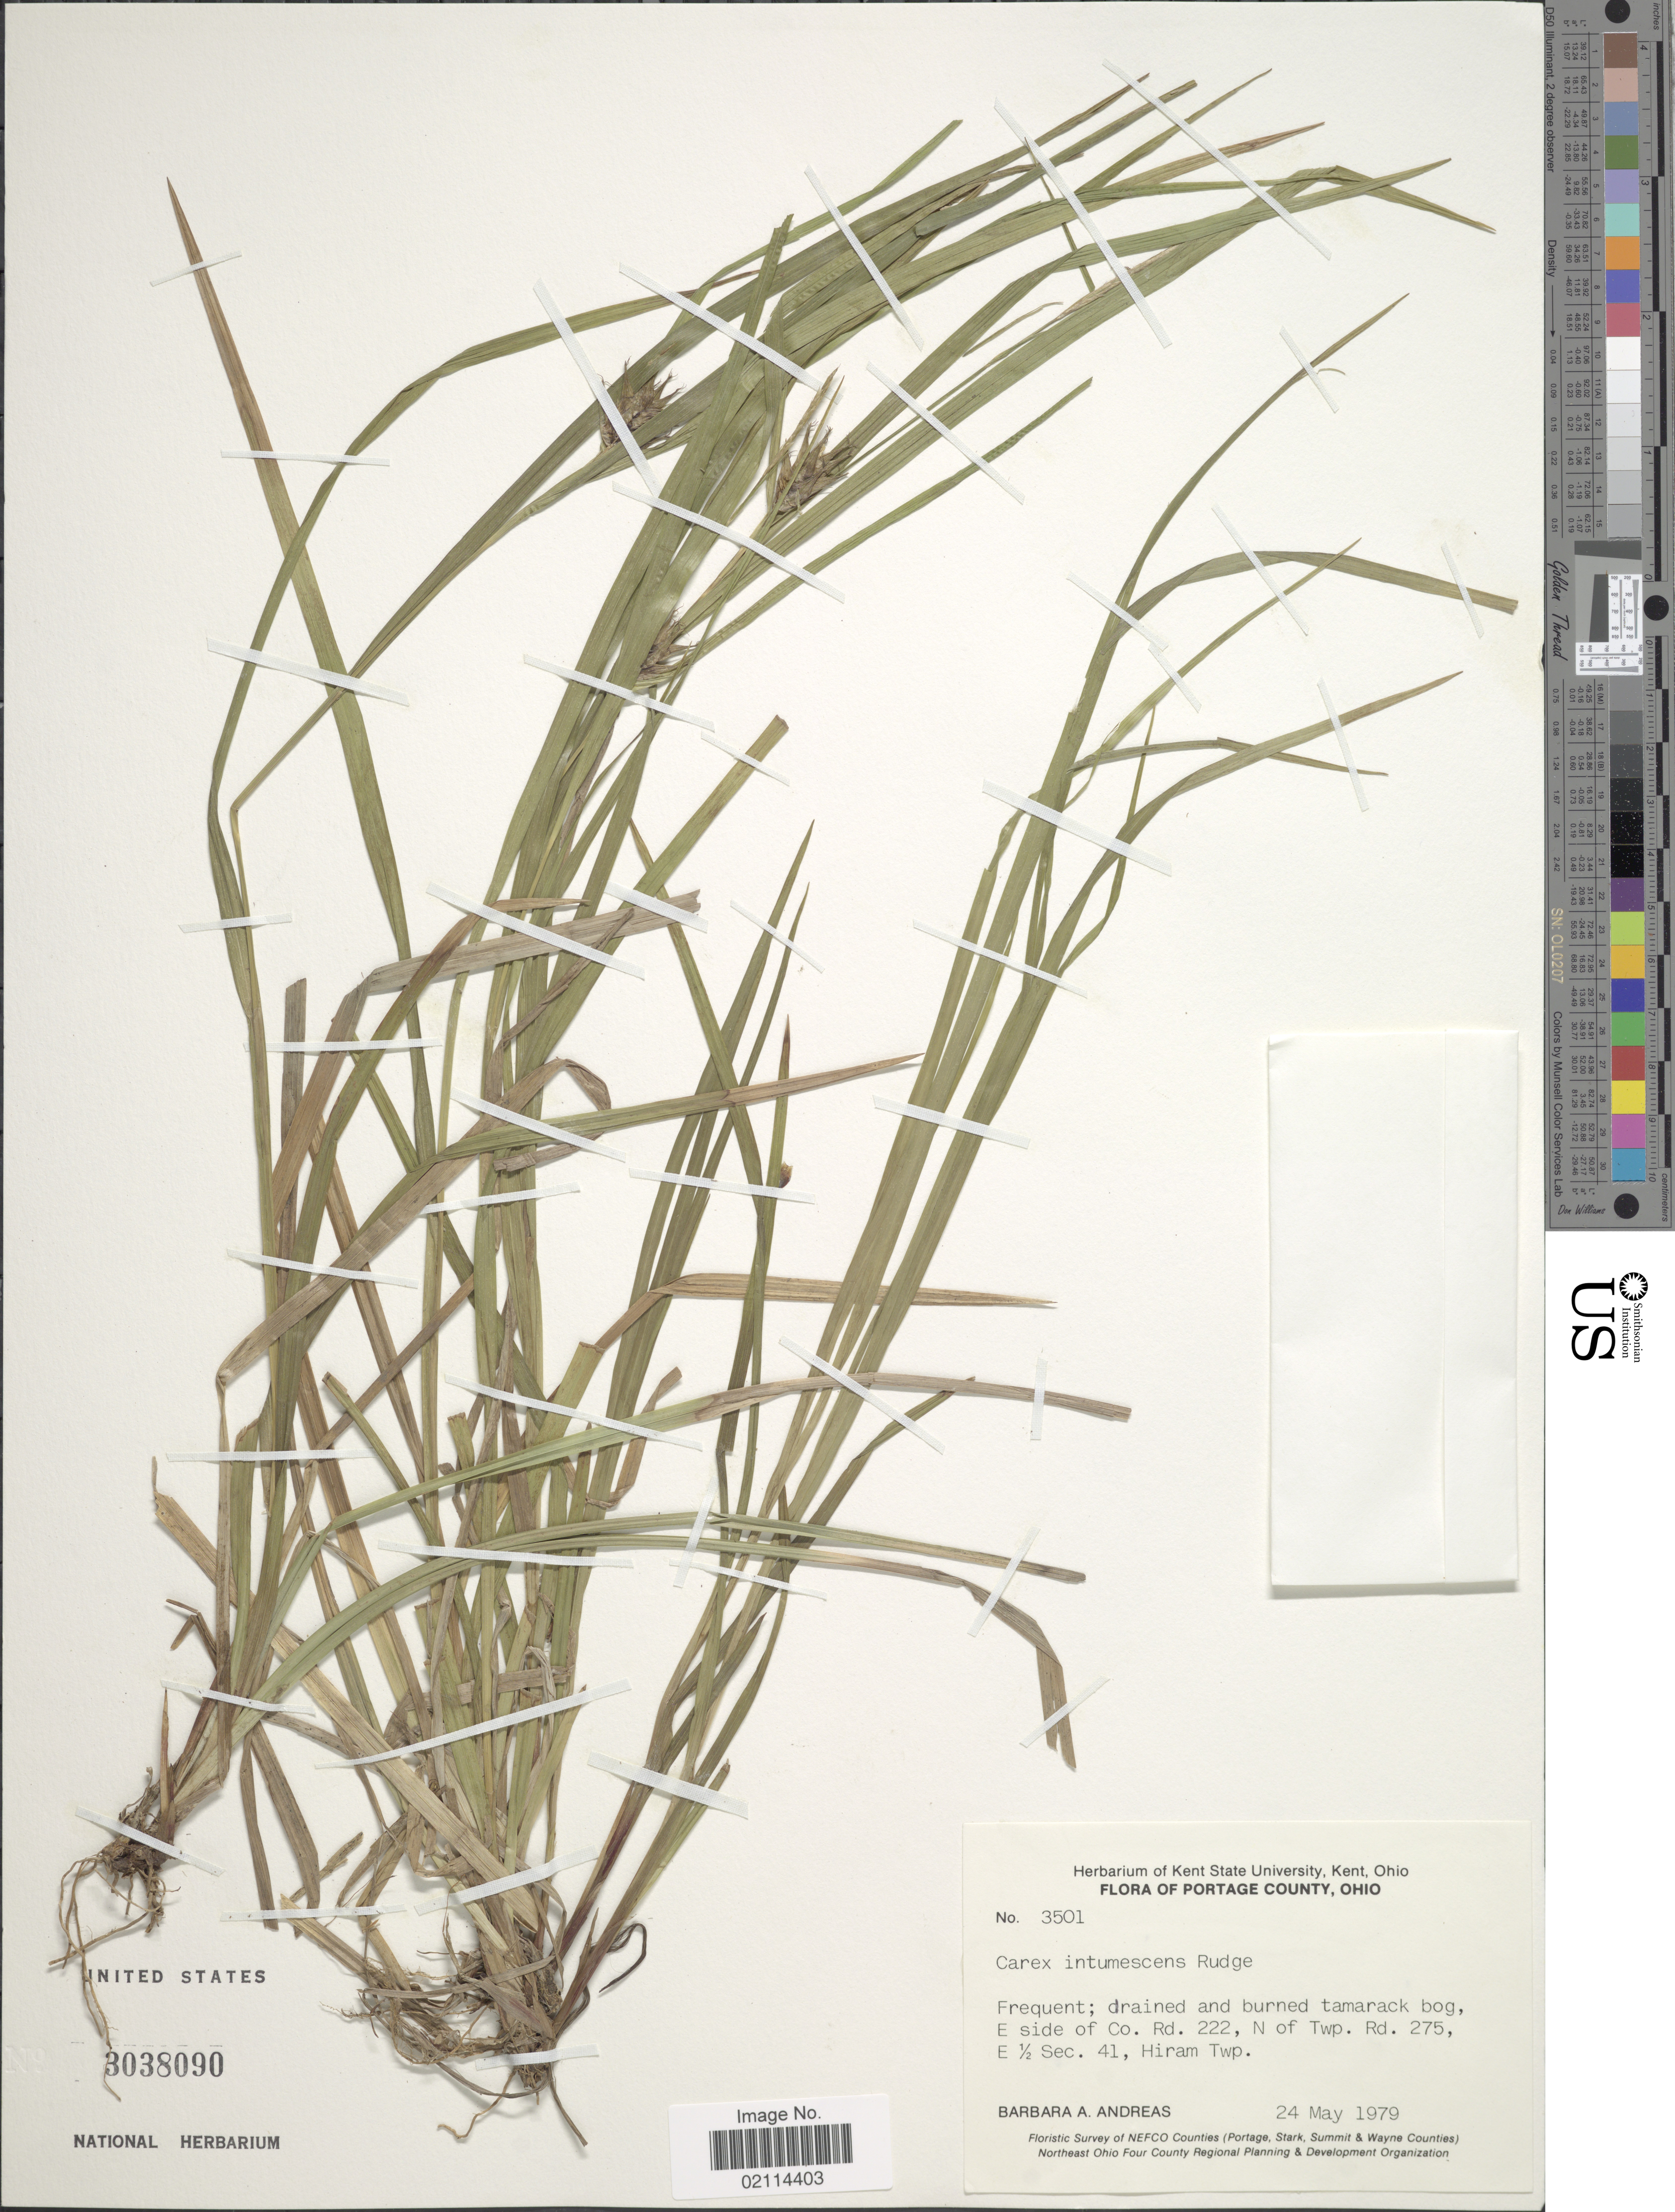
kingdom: Plantae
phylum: Tracheophyta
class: Liliopsida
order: Poales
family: Cyperaceae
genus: Carex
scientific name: Carex intumescens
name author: Rudge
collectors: B. A. Andreas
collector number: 3501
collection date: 1979-05-24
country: United States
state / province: Ohio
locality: Portage County, drained and burned tamarack bog, E side of Co. Rd. 222, N of Twp. Rd. 275, E 1/2 Sec. 41, Hiram Twp.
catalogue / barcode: US 3038090